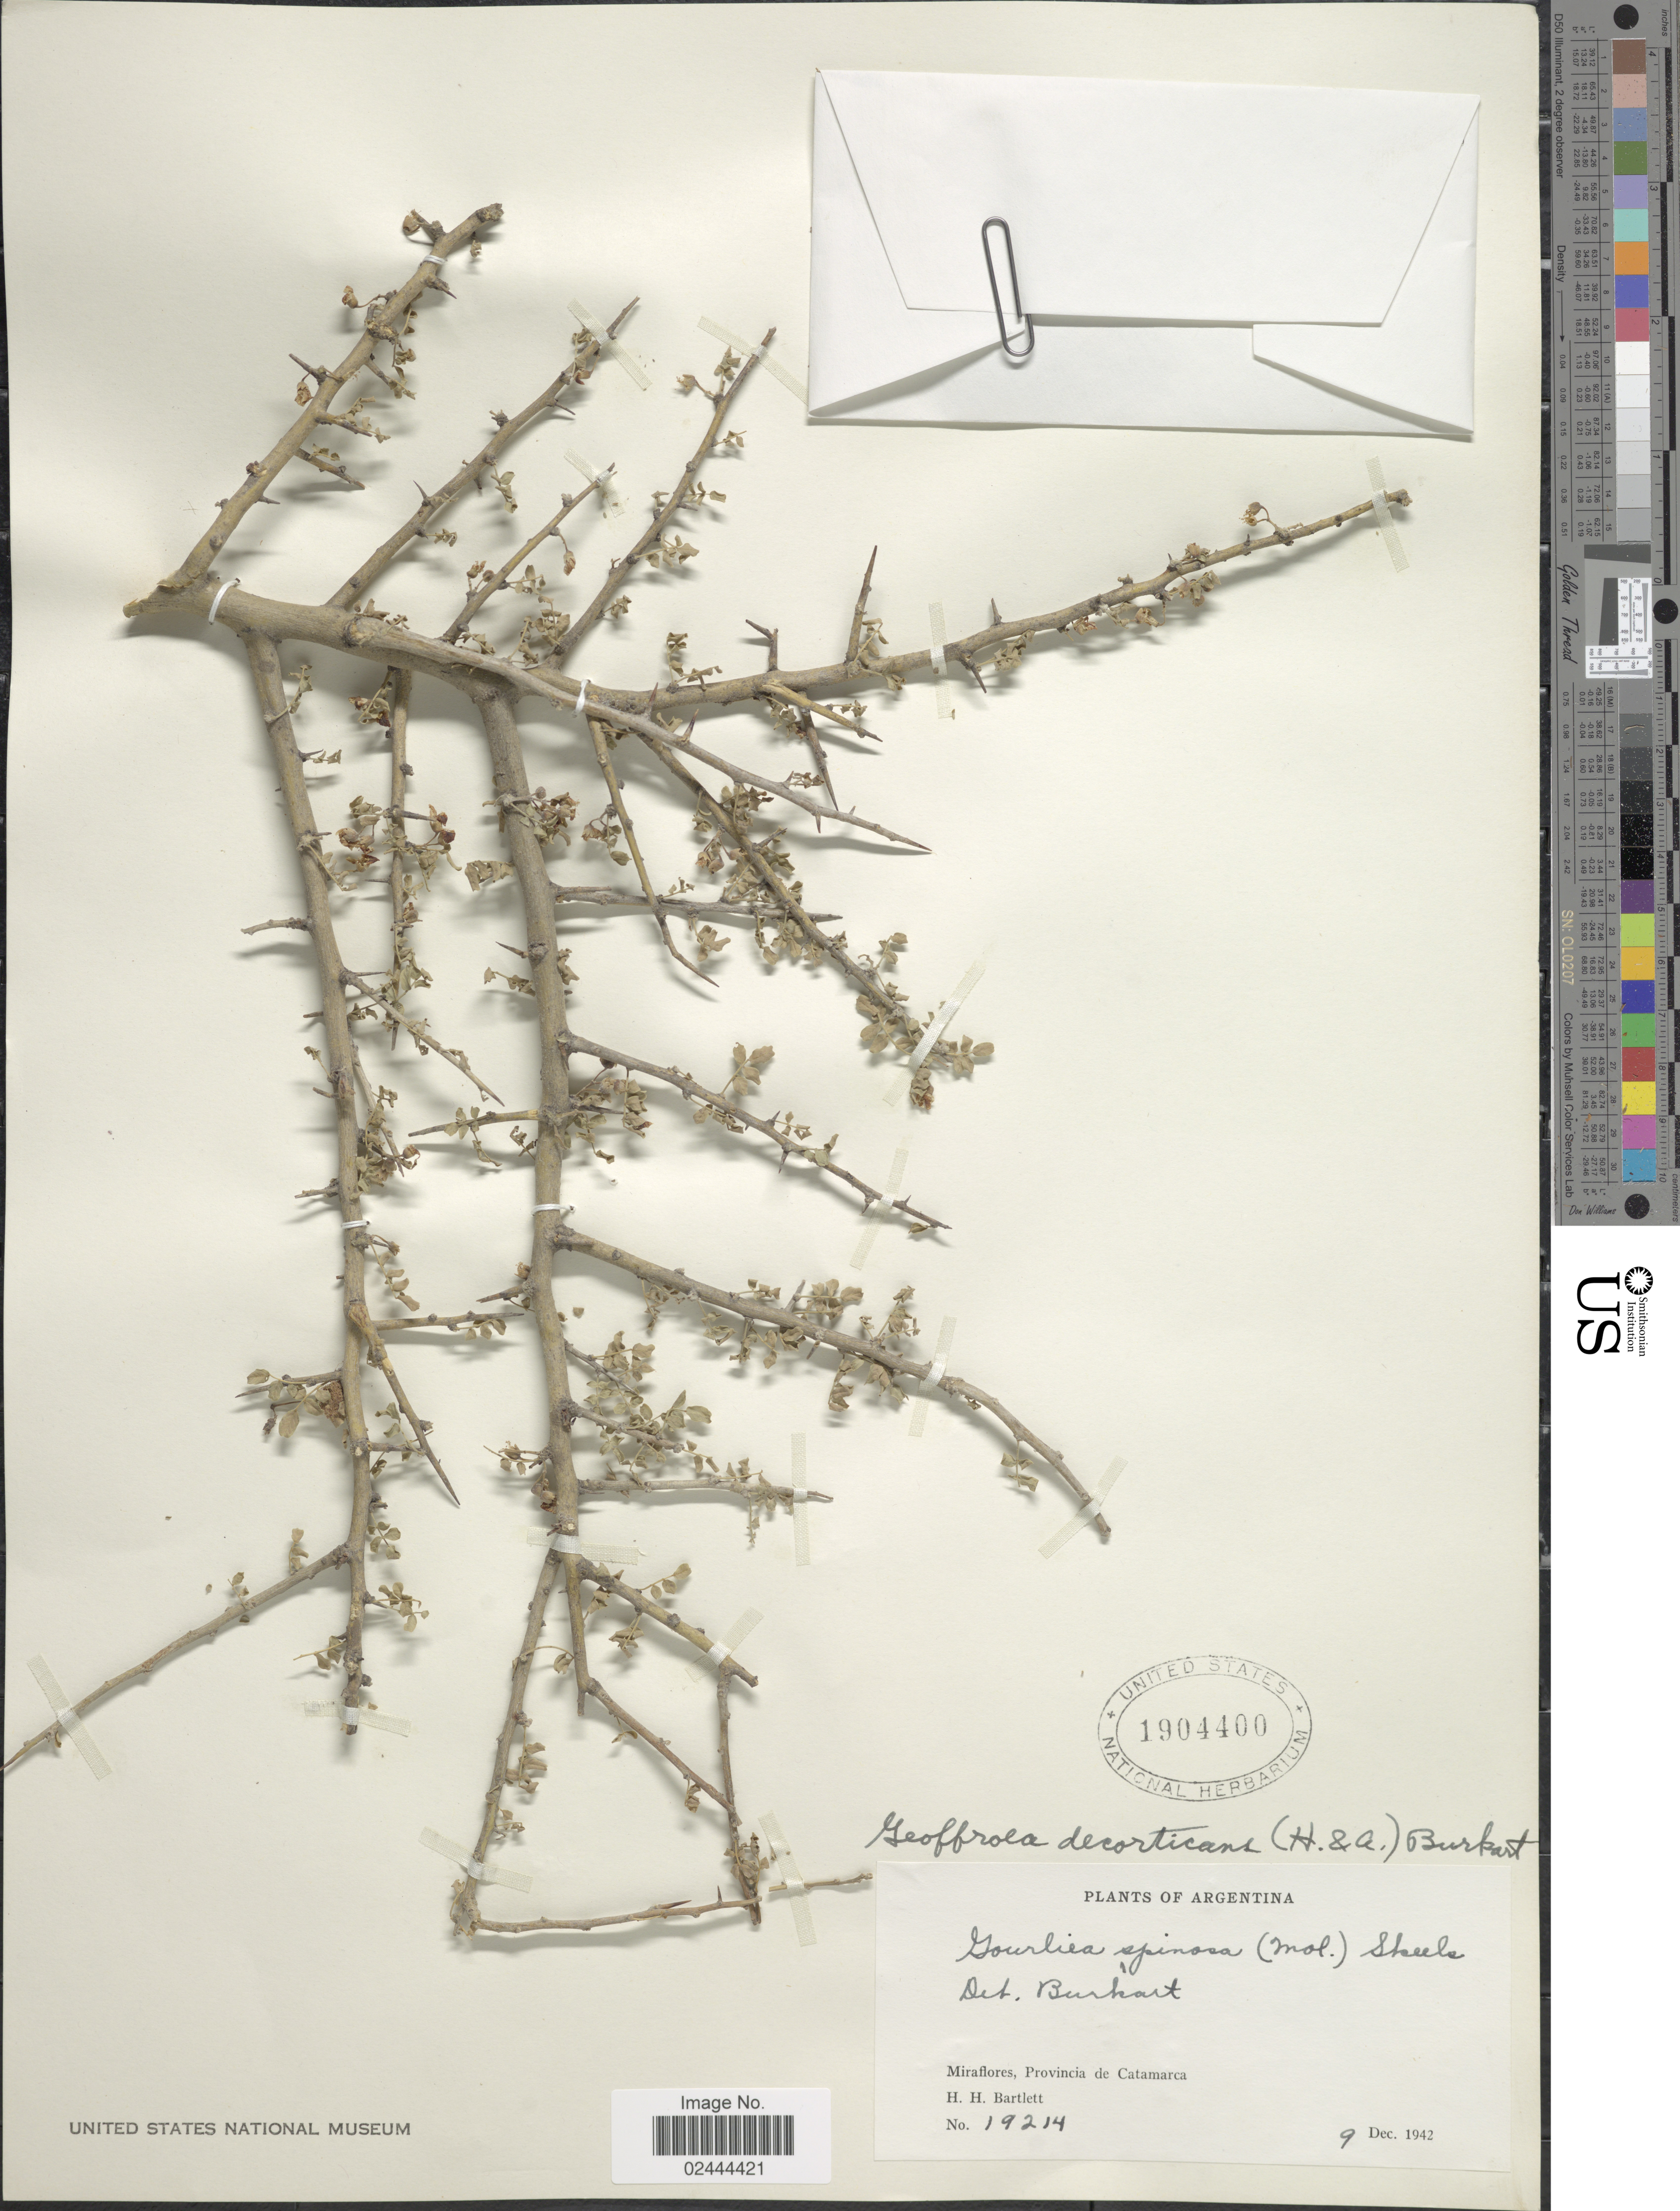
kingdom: Plantae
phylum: Tracheophyta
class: Magnoliopsida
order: Fabales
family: Fabaceae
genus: Geoffroea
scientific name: Geoffroea decorticans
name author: (Gillies ex Hook. & Arn.) Burkart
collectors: H. H. Bartlett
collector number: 19214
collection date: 1942-12-09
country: Argentina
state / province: Catamarca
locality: Miraflores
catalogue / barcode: US 1904400